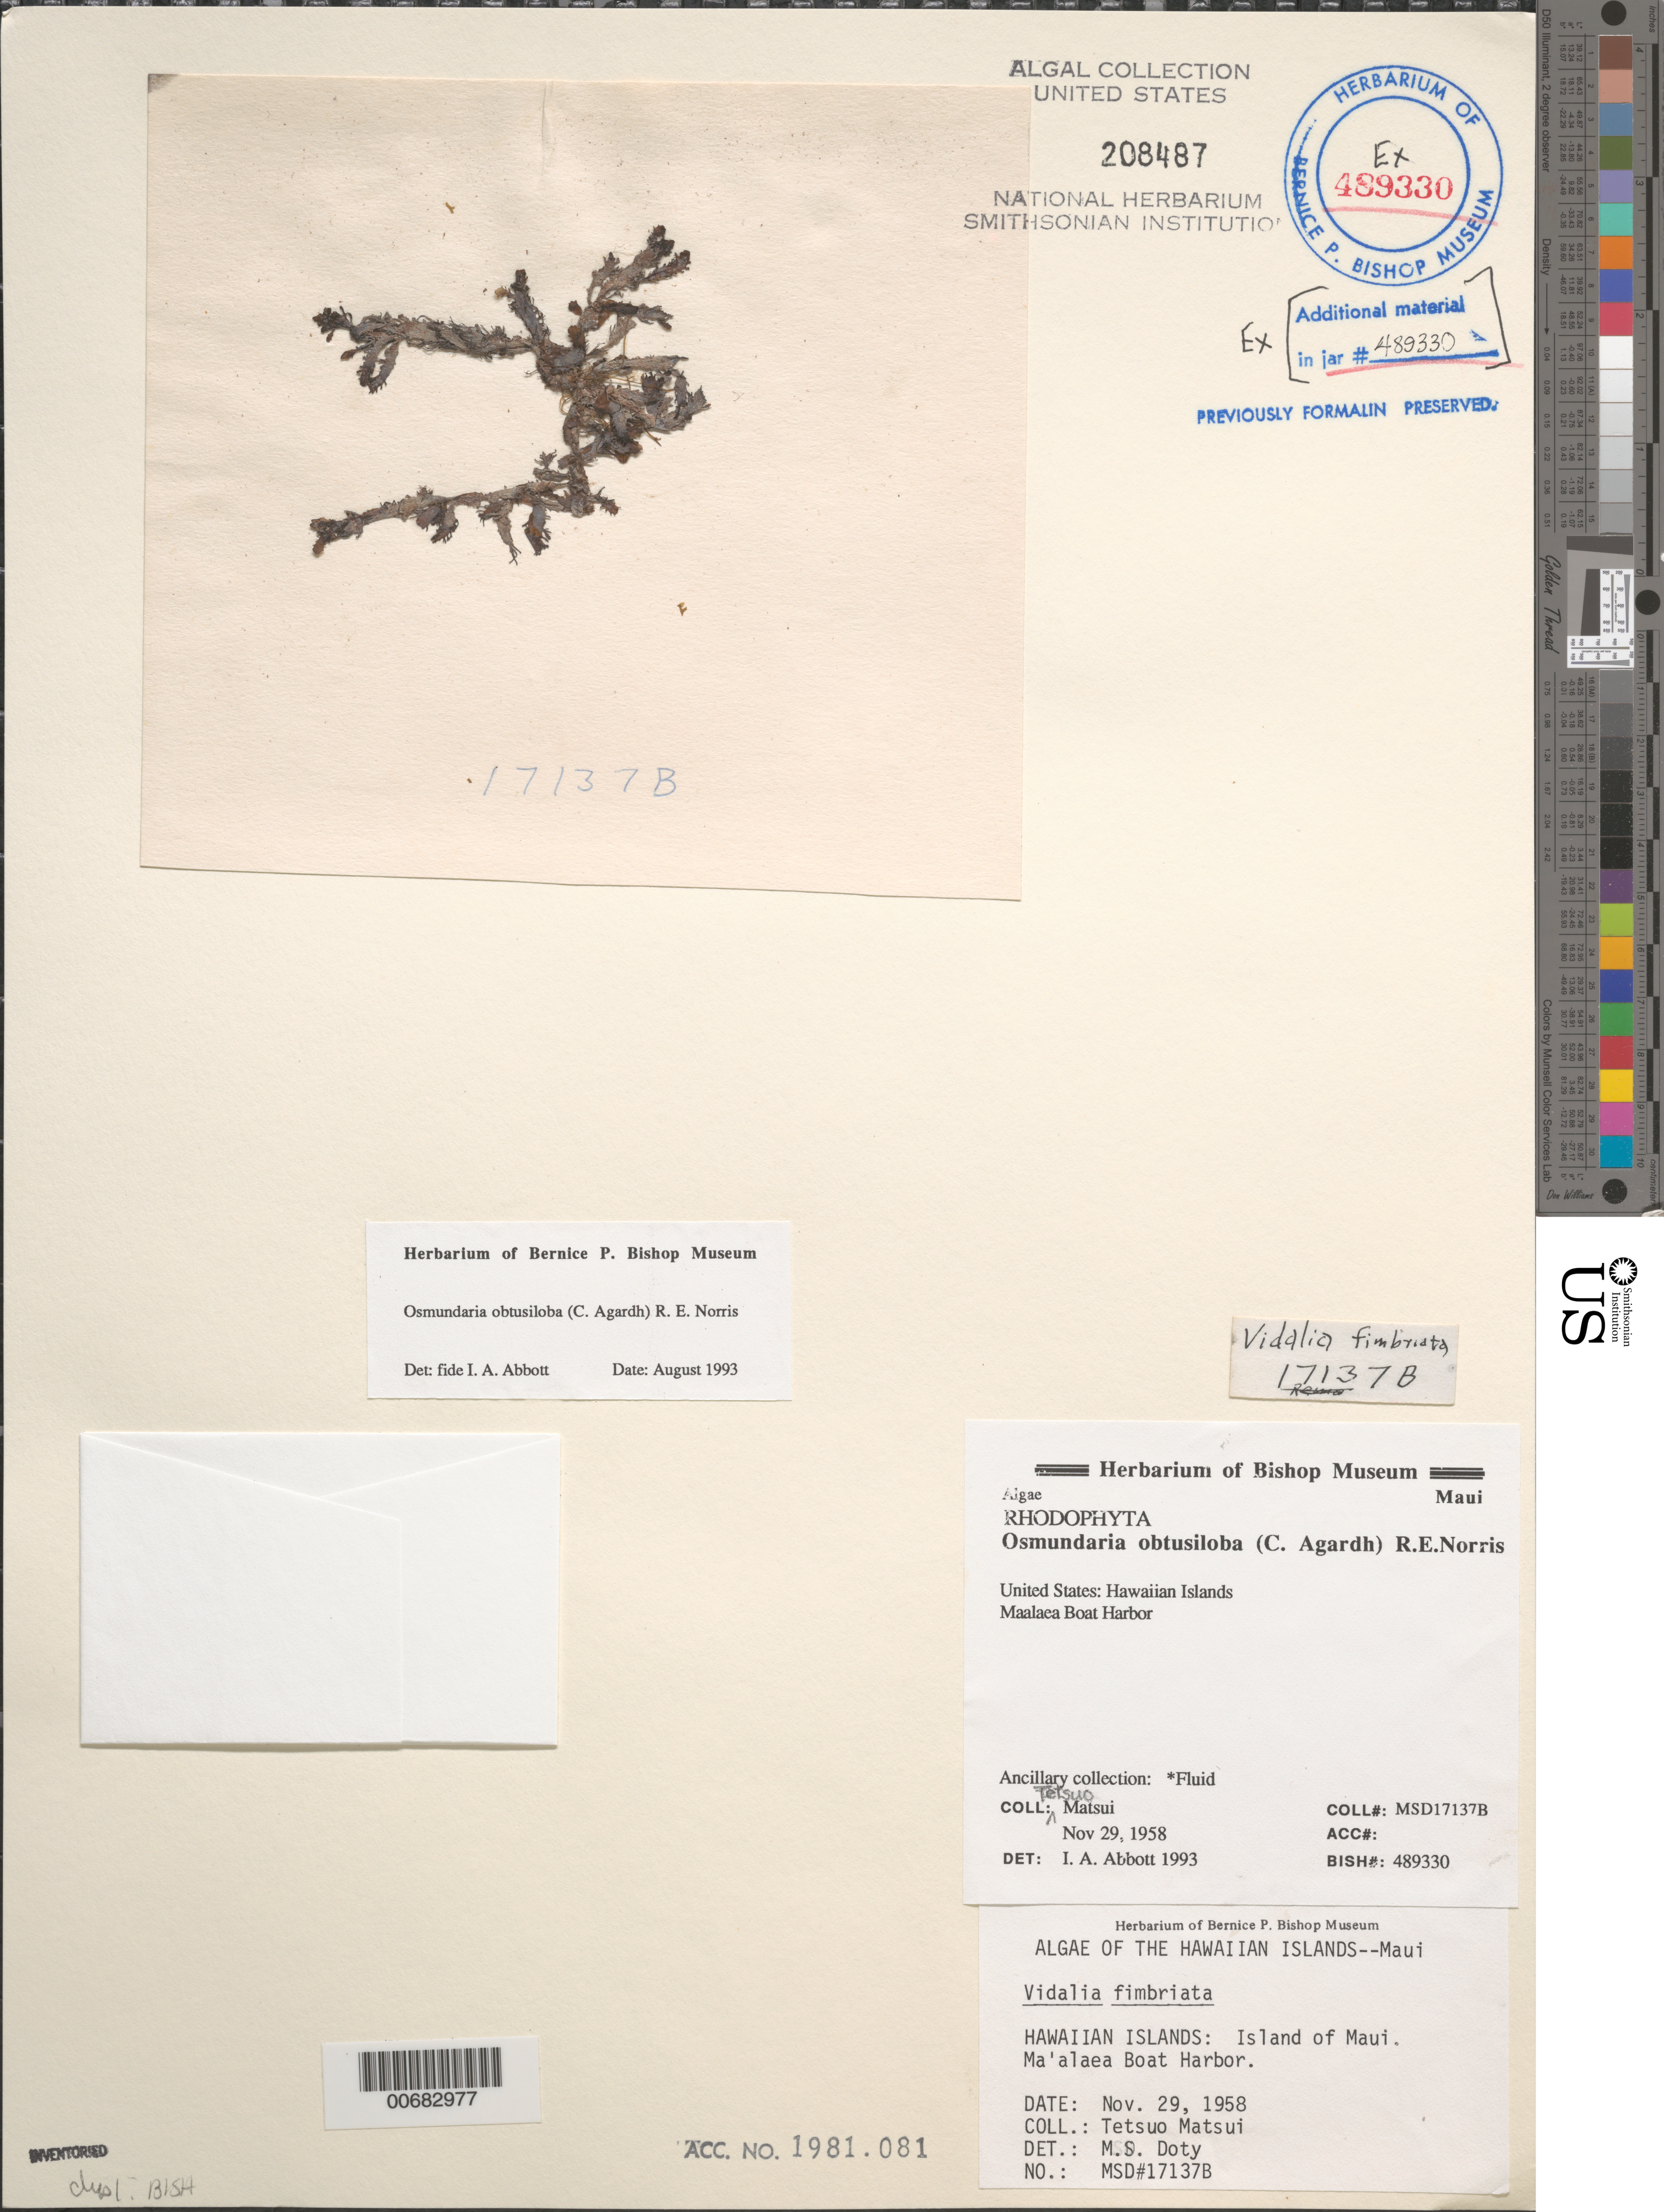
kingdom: Plantae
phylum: Rhodophyta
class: Florideophyceae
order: Ceramiales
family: Rhodomelaceae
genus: Osmundaria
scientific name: Osmundaria obtusiloba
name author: (C. Agardh) R.E. Norris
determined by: Abbott, Isabella A.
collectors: T. Matsui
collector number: MSD 17137B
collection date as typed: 29 Nov 1958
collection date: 1958-11-29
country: United States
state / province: Hawaii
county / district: Maui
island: Maui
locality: Ma'alaea Boat Harbor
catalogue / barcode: US 208487